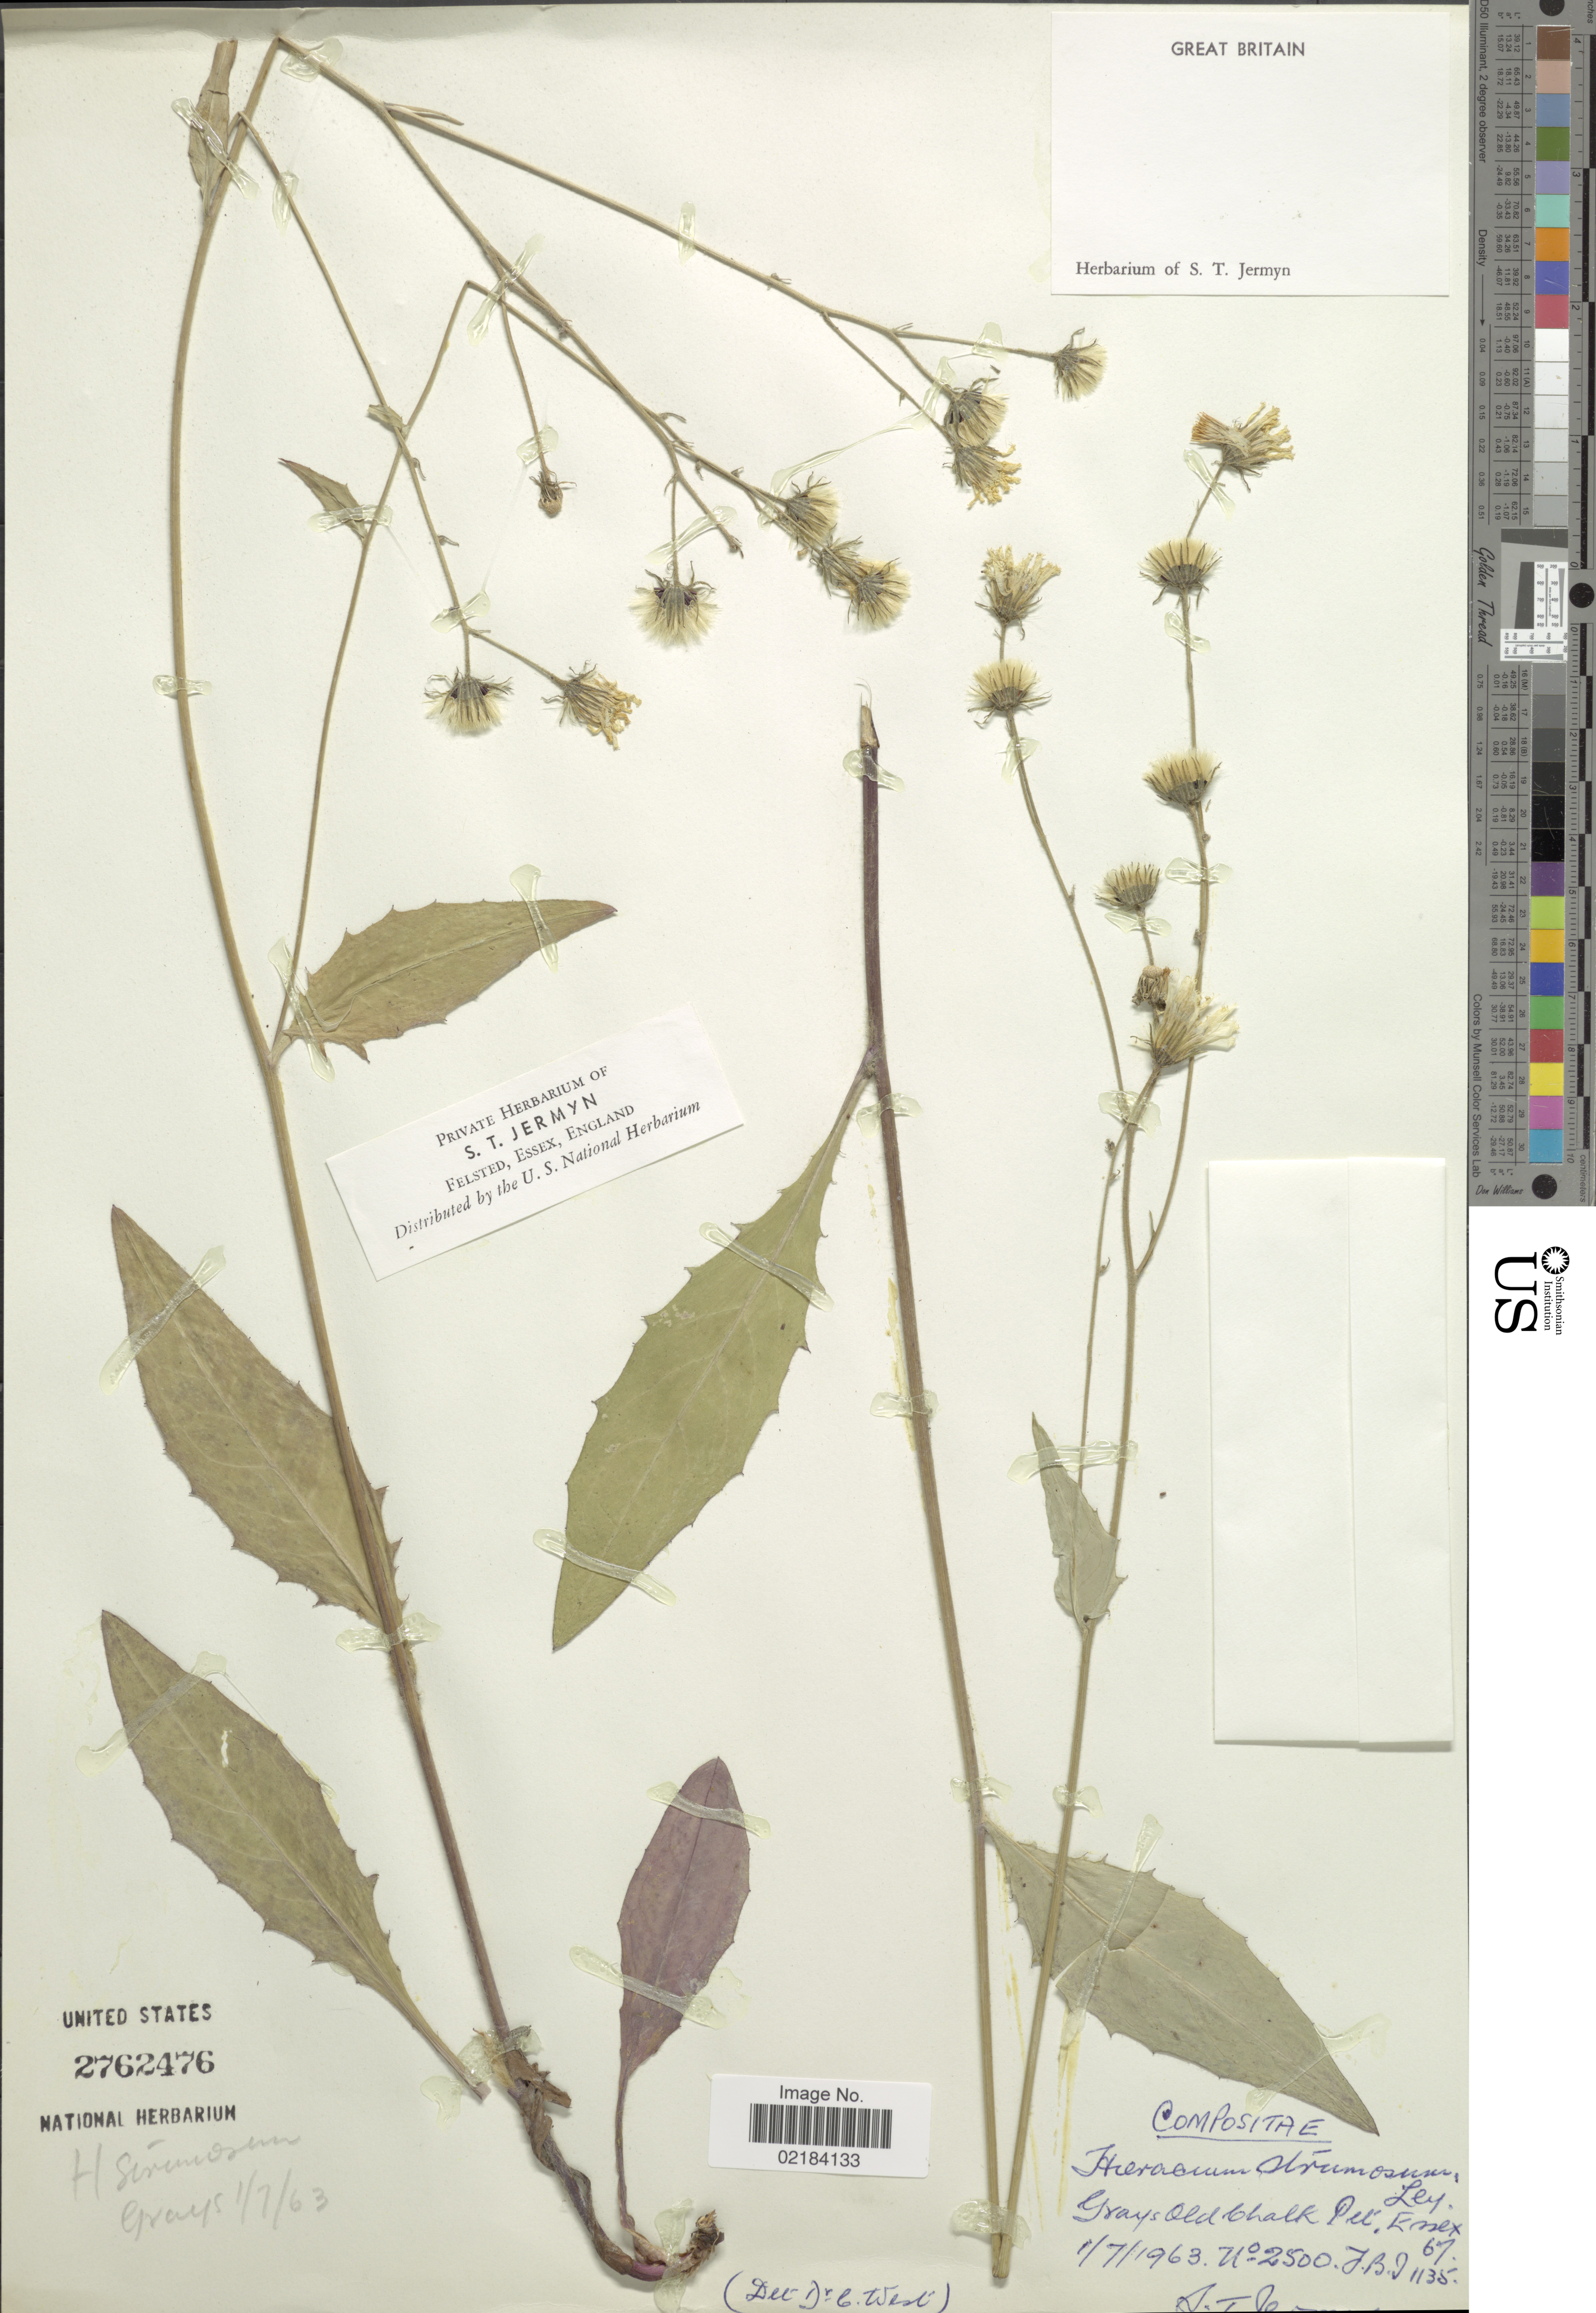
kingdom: Plantae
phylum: Tracheophyta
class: Magnoliopsida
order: Asterales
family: Asteraceae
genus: Hieracium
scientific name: Hieracium lachenalii subsp. aviicola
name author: (Boreau) Zahn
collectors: S. Jermyn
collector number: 2500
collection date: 1963-07-01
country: United Kingdom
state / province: England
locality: Gray's Old Chalk, Pt, Essex 67, Great Britain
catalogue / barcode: US 2762476